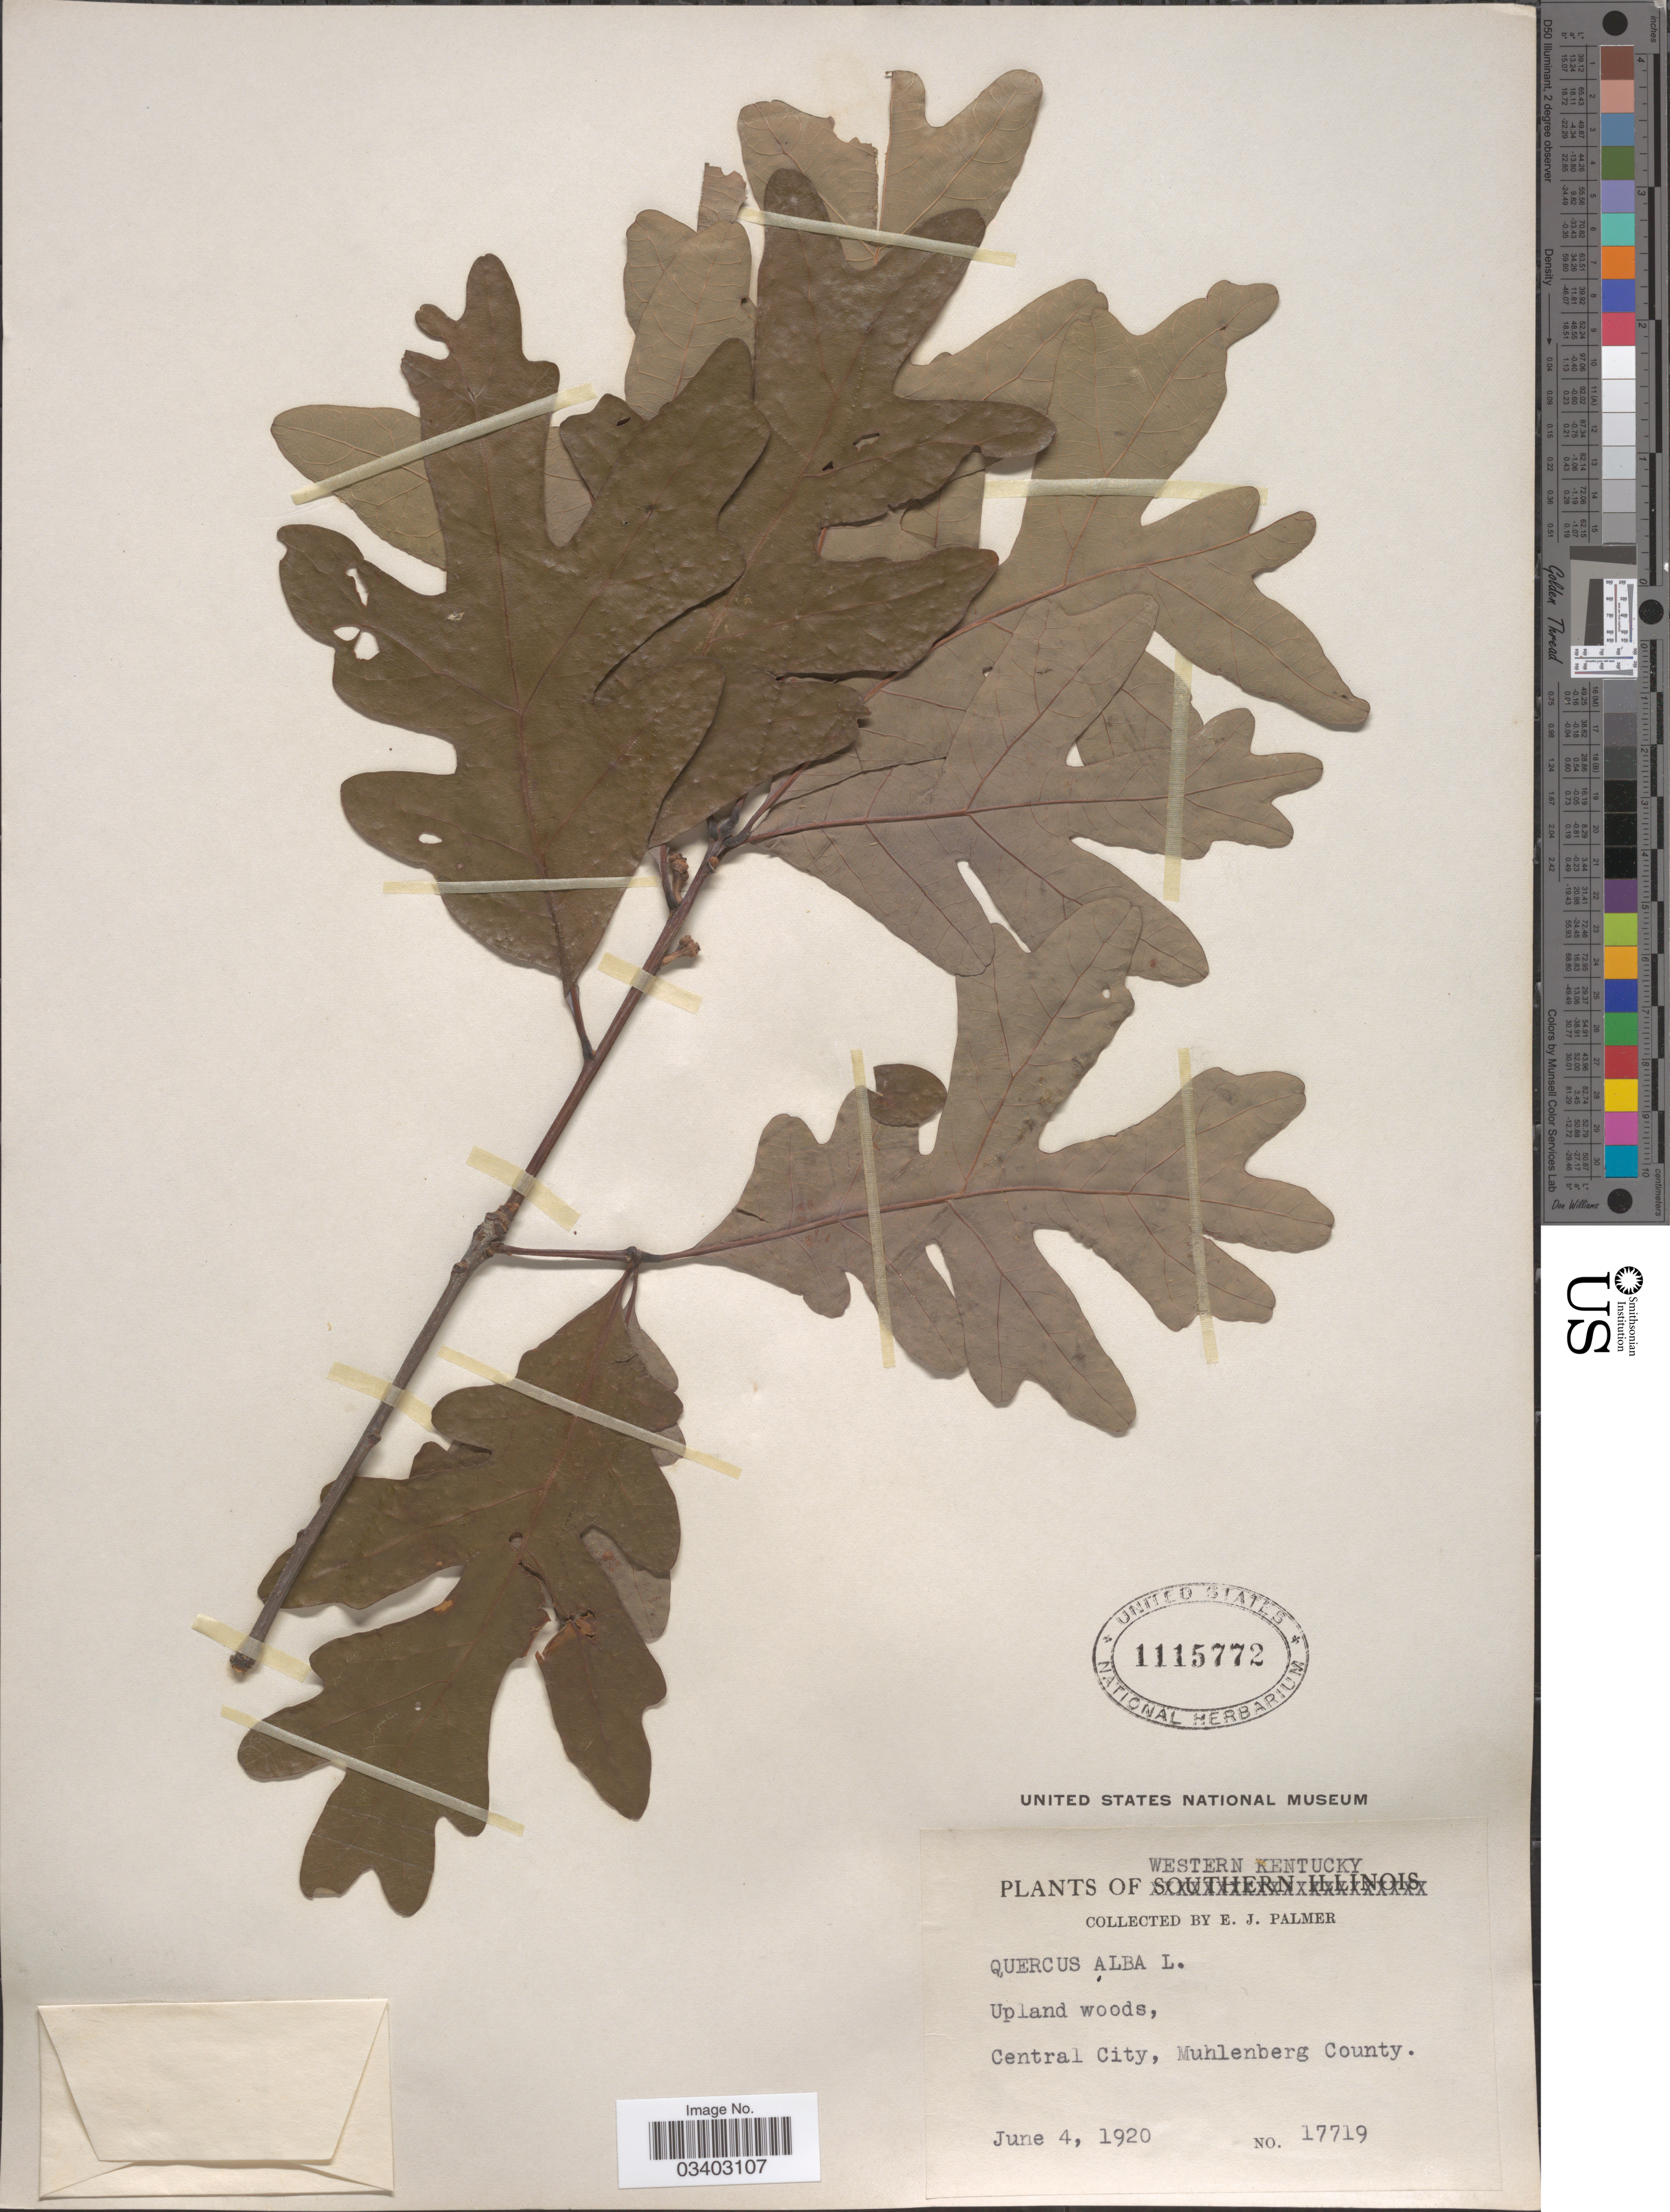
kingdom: Plantae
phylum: Tracheophyta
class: Magnoliopsida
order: Fagales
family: Fagaceae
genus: Quercus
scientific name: Quercus alba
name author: L.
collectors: E. J. Palmer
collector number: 17719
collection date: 1920-06-04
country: United States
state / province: Kentucky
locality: Western Kentucky. Uplands woods, Central City, Muhlenberg County.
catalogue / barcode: US 1115772